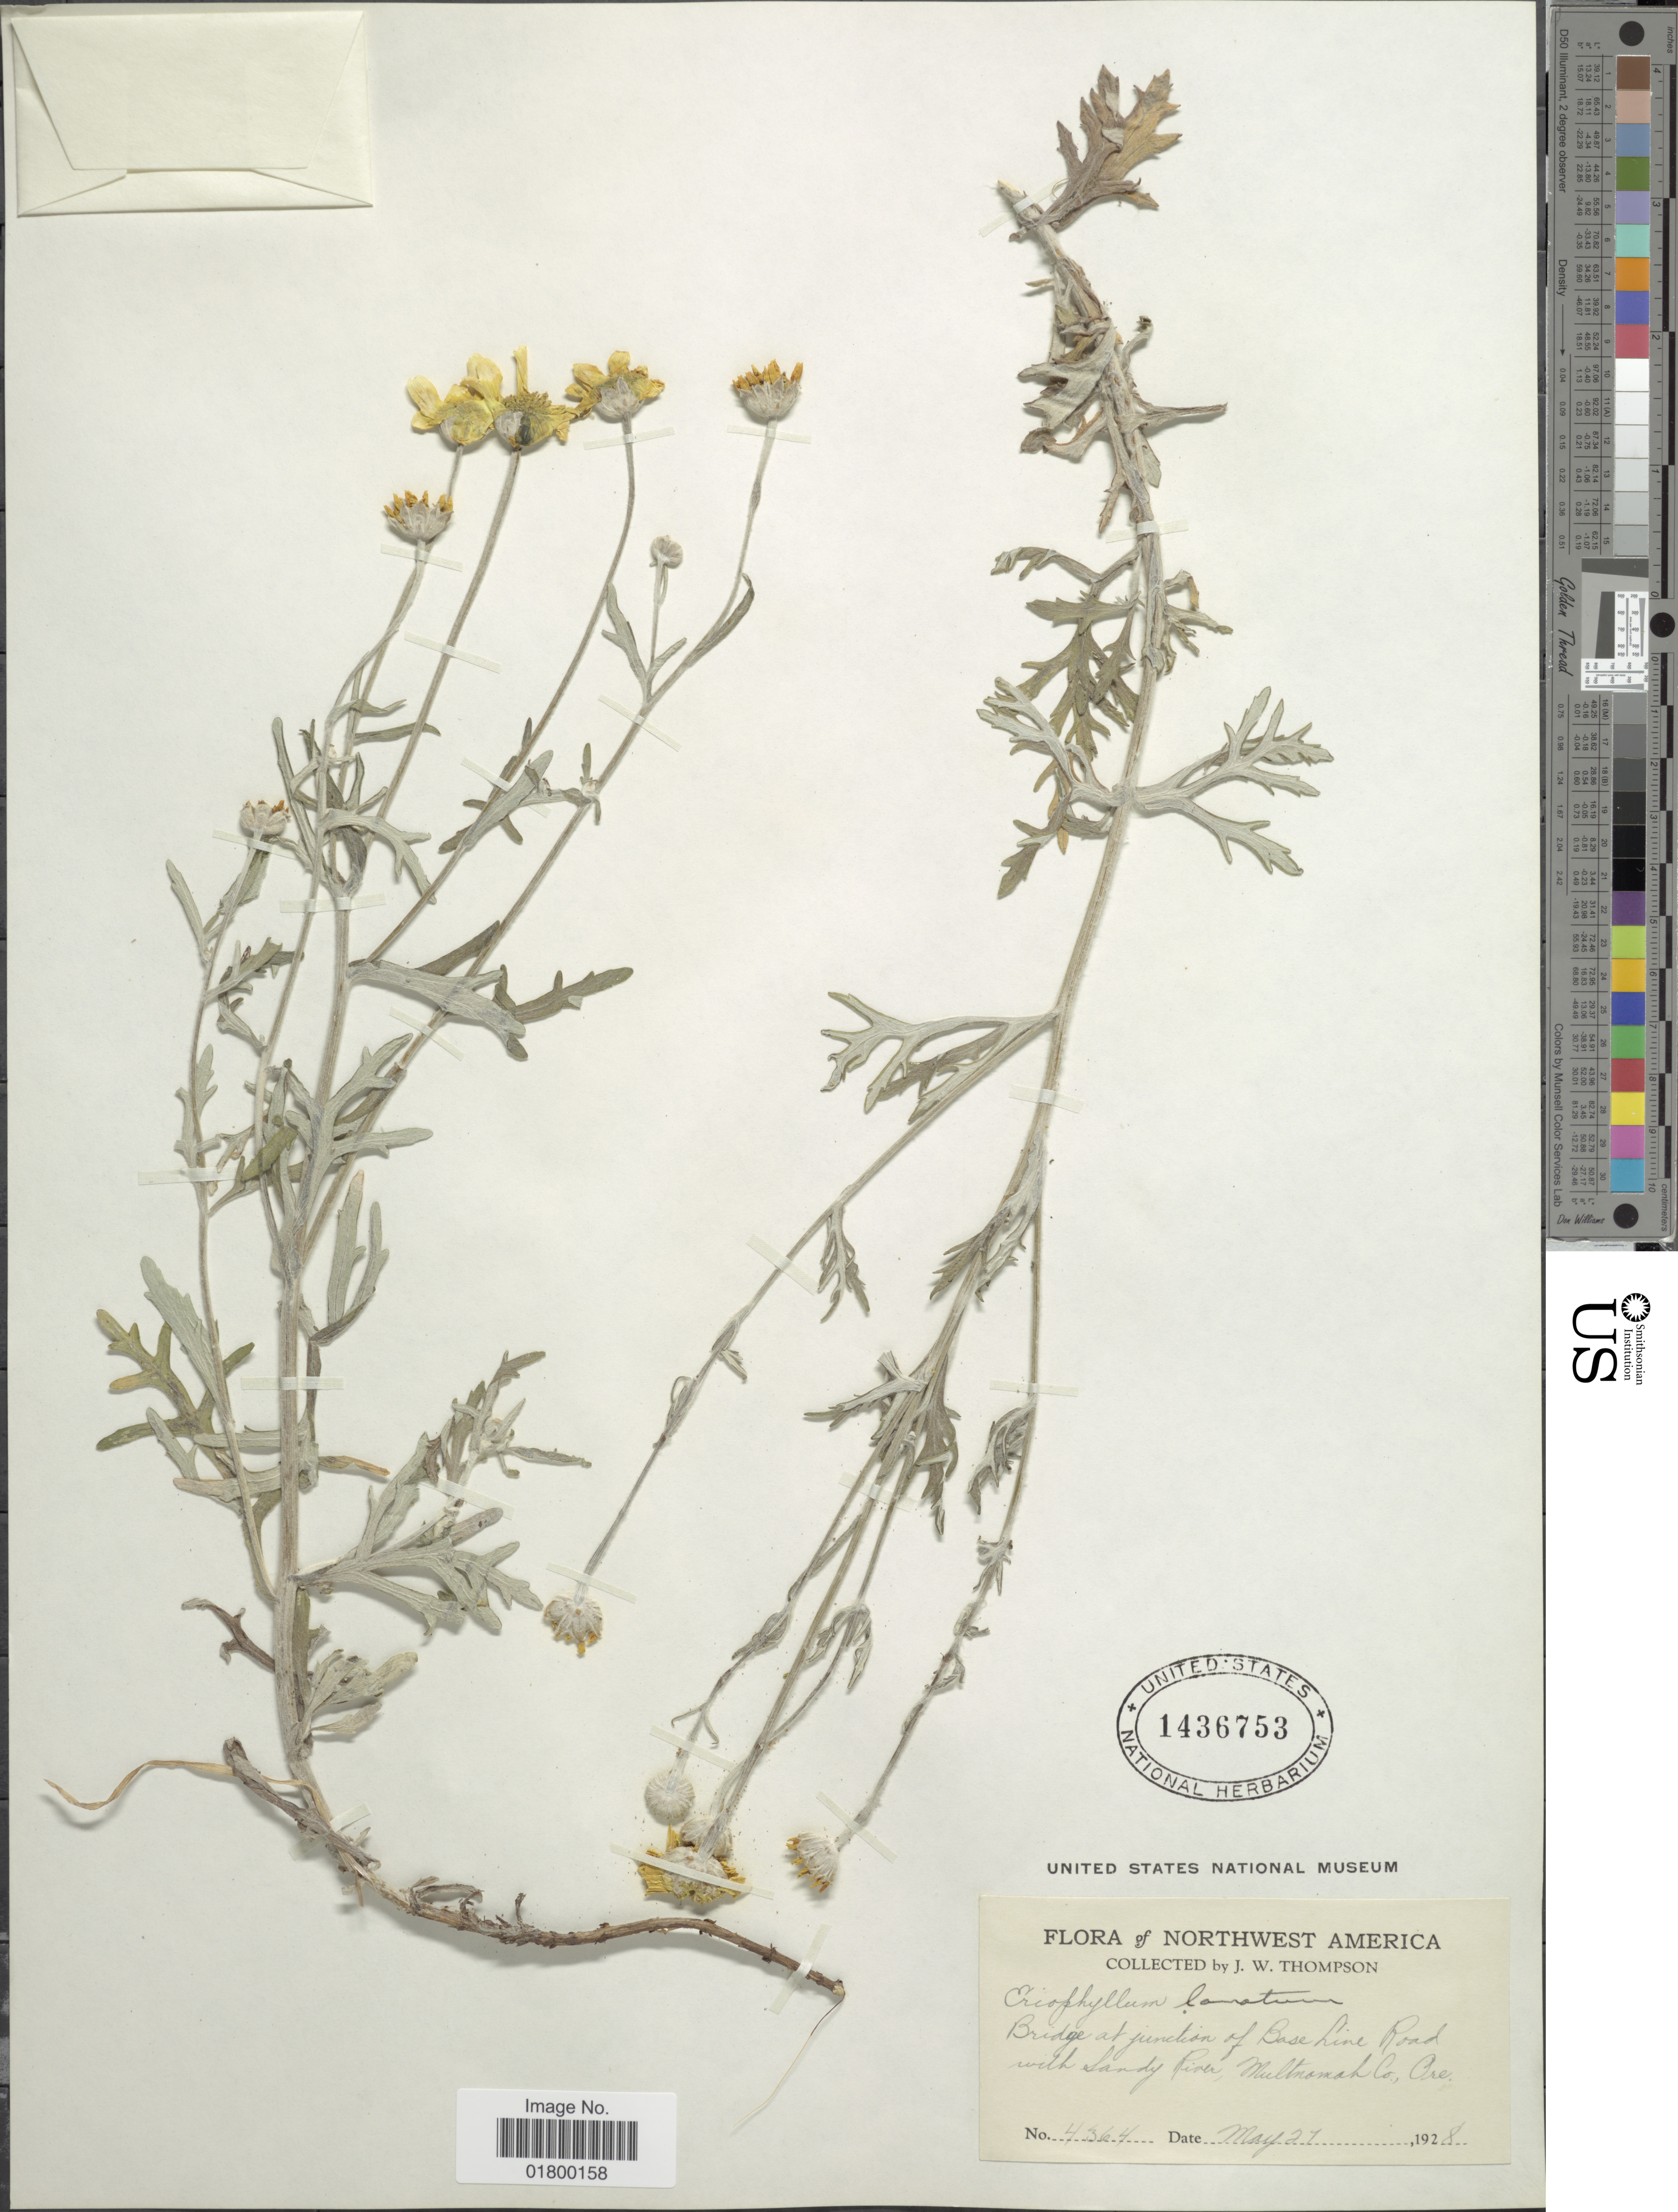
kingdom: Plantae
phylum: Tracheophyta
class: Magnoliopsida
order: Asterales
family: Asteraceae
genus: Eriophyllum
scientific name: Eriophyllum lanatum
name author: (Pursh) J. Forbes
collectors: J. W. Thompson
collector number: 4364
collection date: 1928-05-27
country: United States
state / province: Oregon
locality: Bridge at junction of Base Line Road, with sandy River, Multnamah Co. Ore.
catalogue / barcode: US 1436753